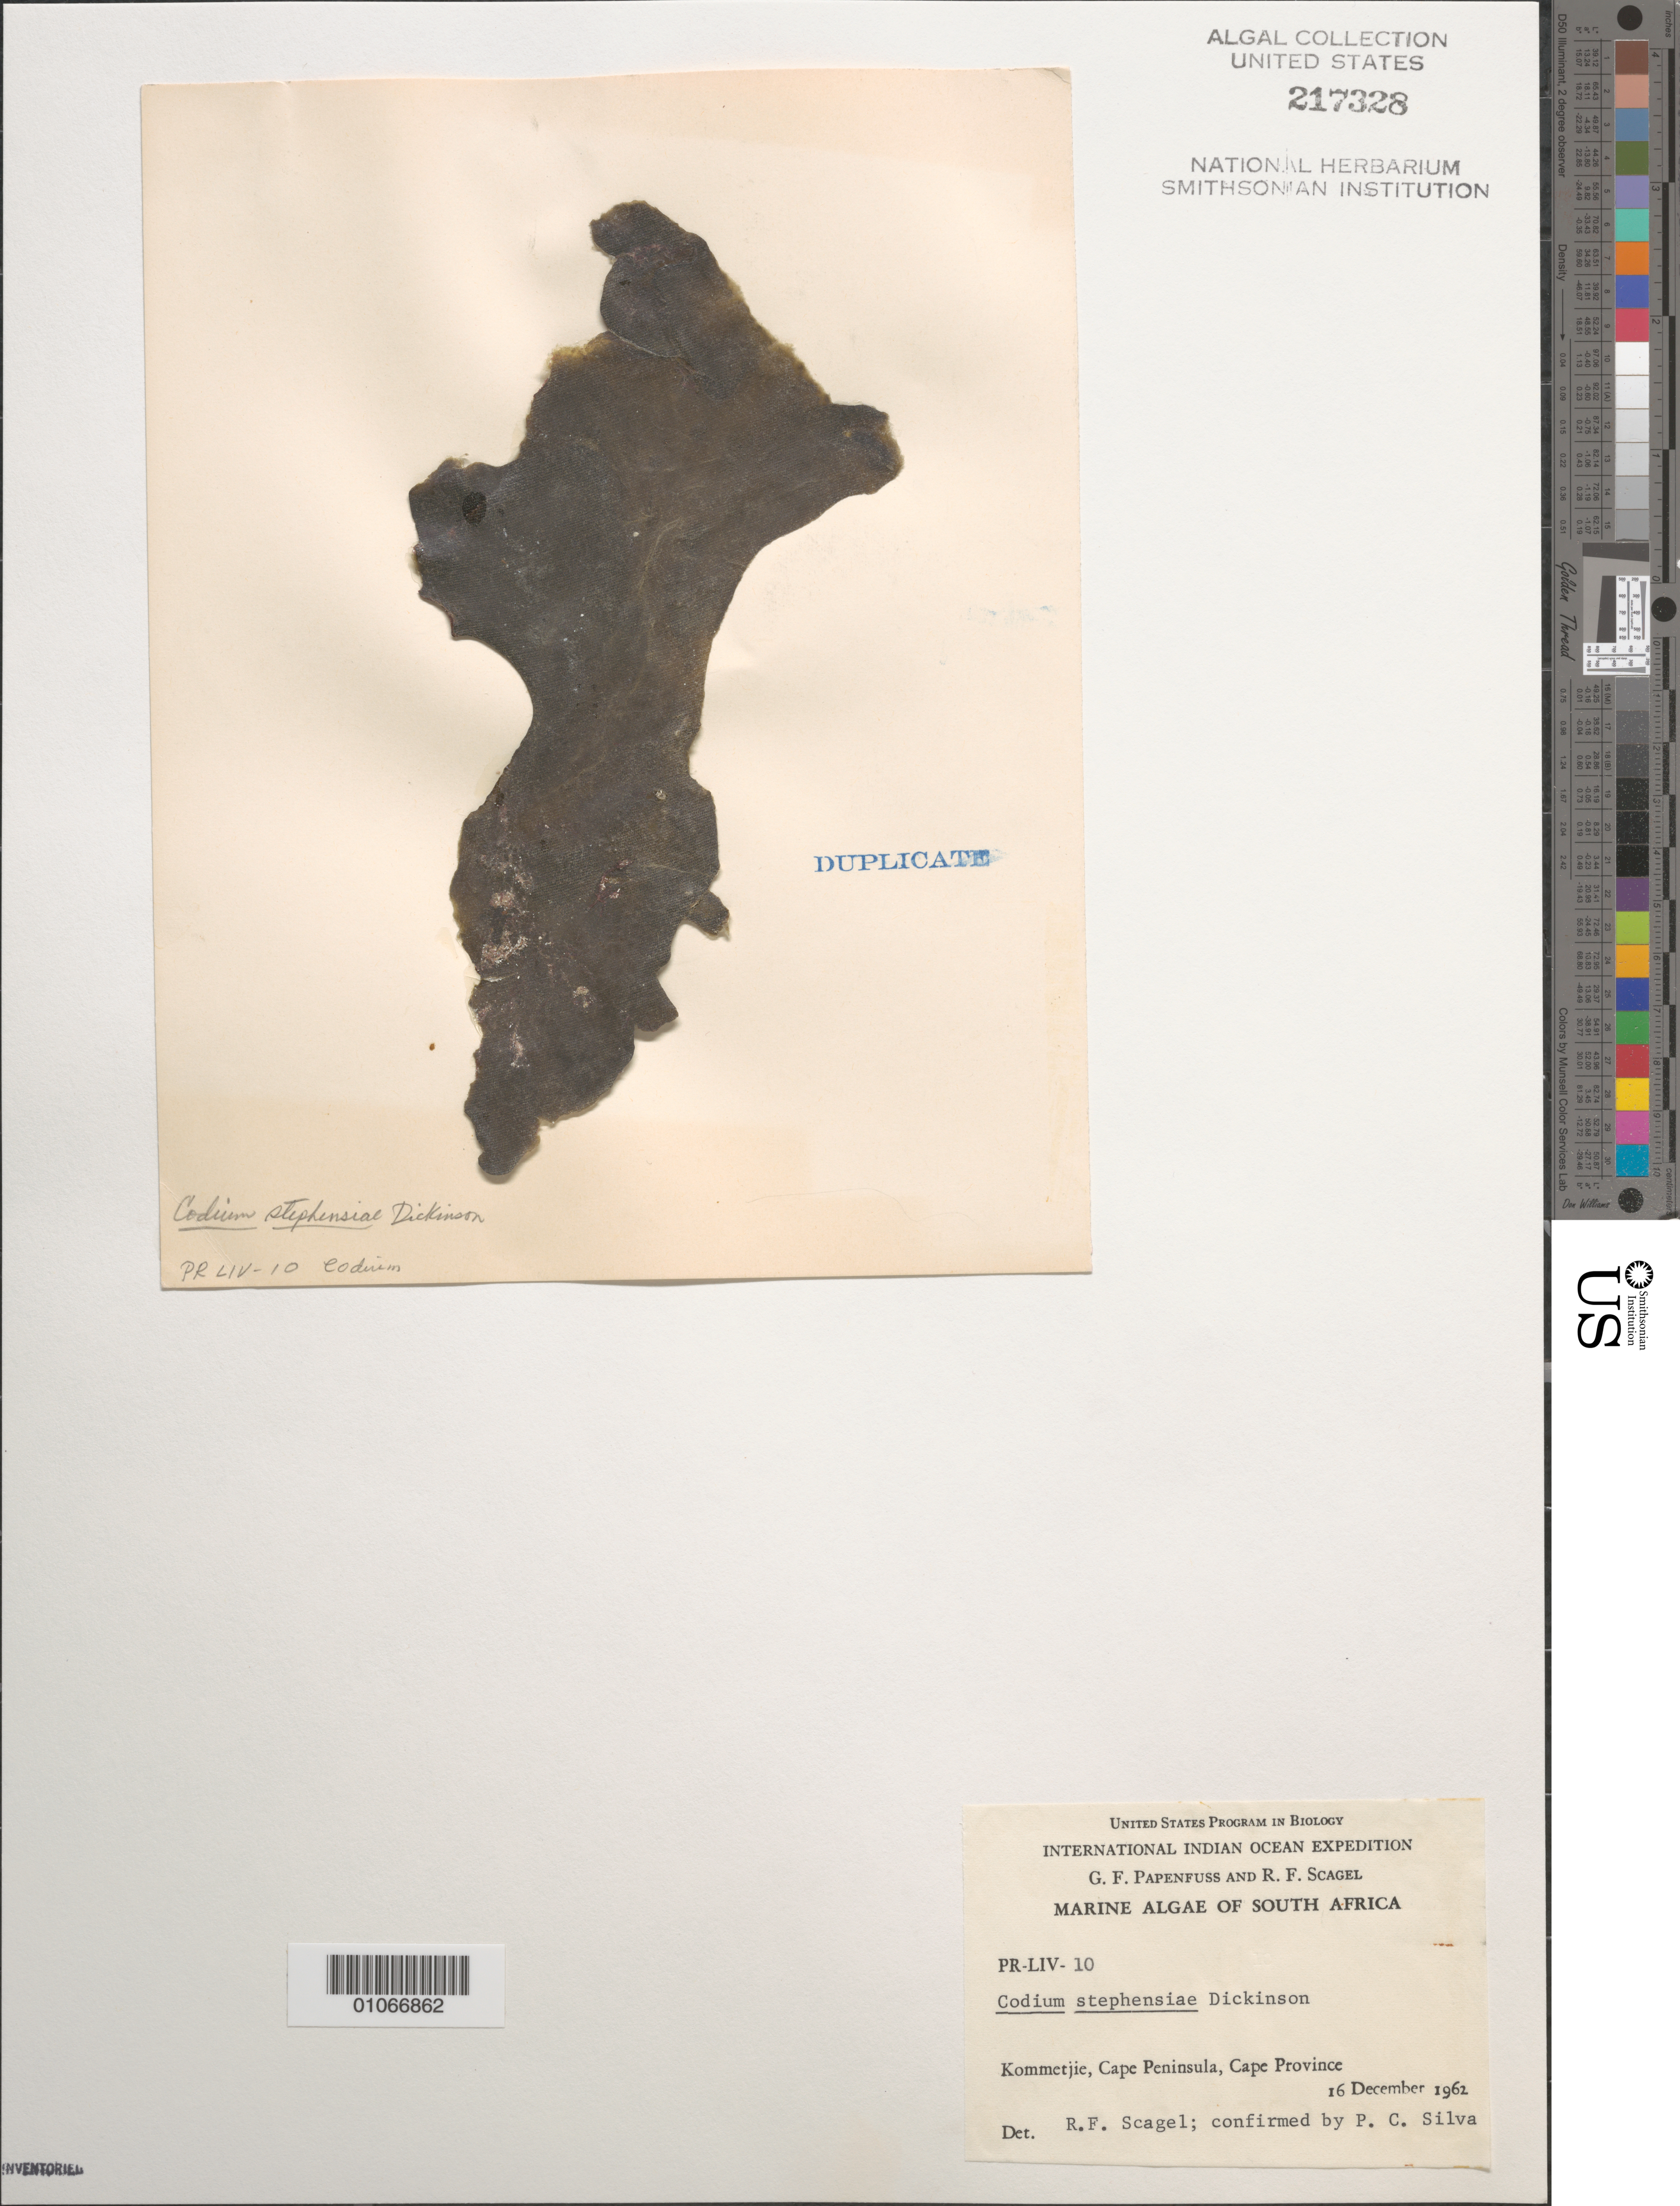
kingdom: Plantae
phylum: Chlorophyta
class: Ulvophyceae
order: Bryopsidales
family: Codiaceae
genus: Codium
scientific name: Codium stephensiae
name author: C.I. Dickinson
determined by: Scagel, R. F.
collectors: G. Papenfuss & R. F. Scagel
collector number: PR-LIV-10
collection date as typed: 16 Dec 1962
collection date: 1962-12-16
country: South Africa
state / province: Western Cape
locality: Kommetjie, Cape Peninsula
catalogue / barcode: US 217328